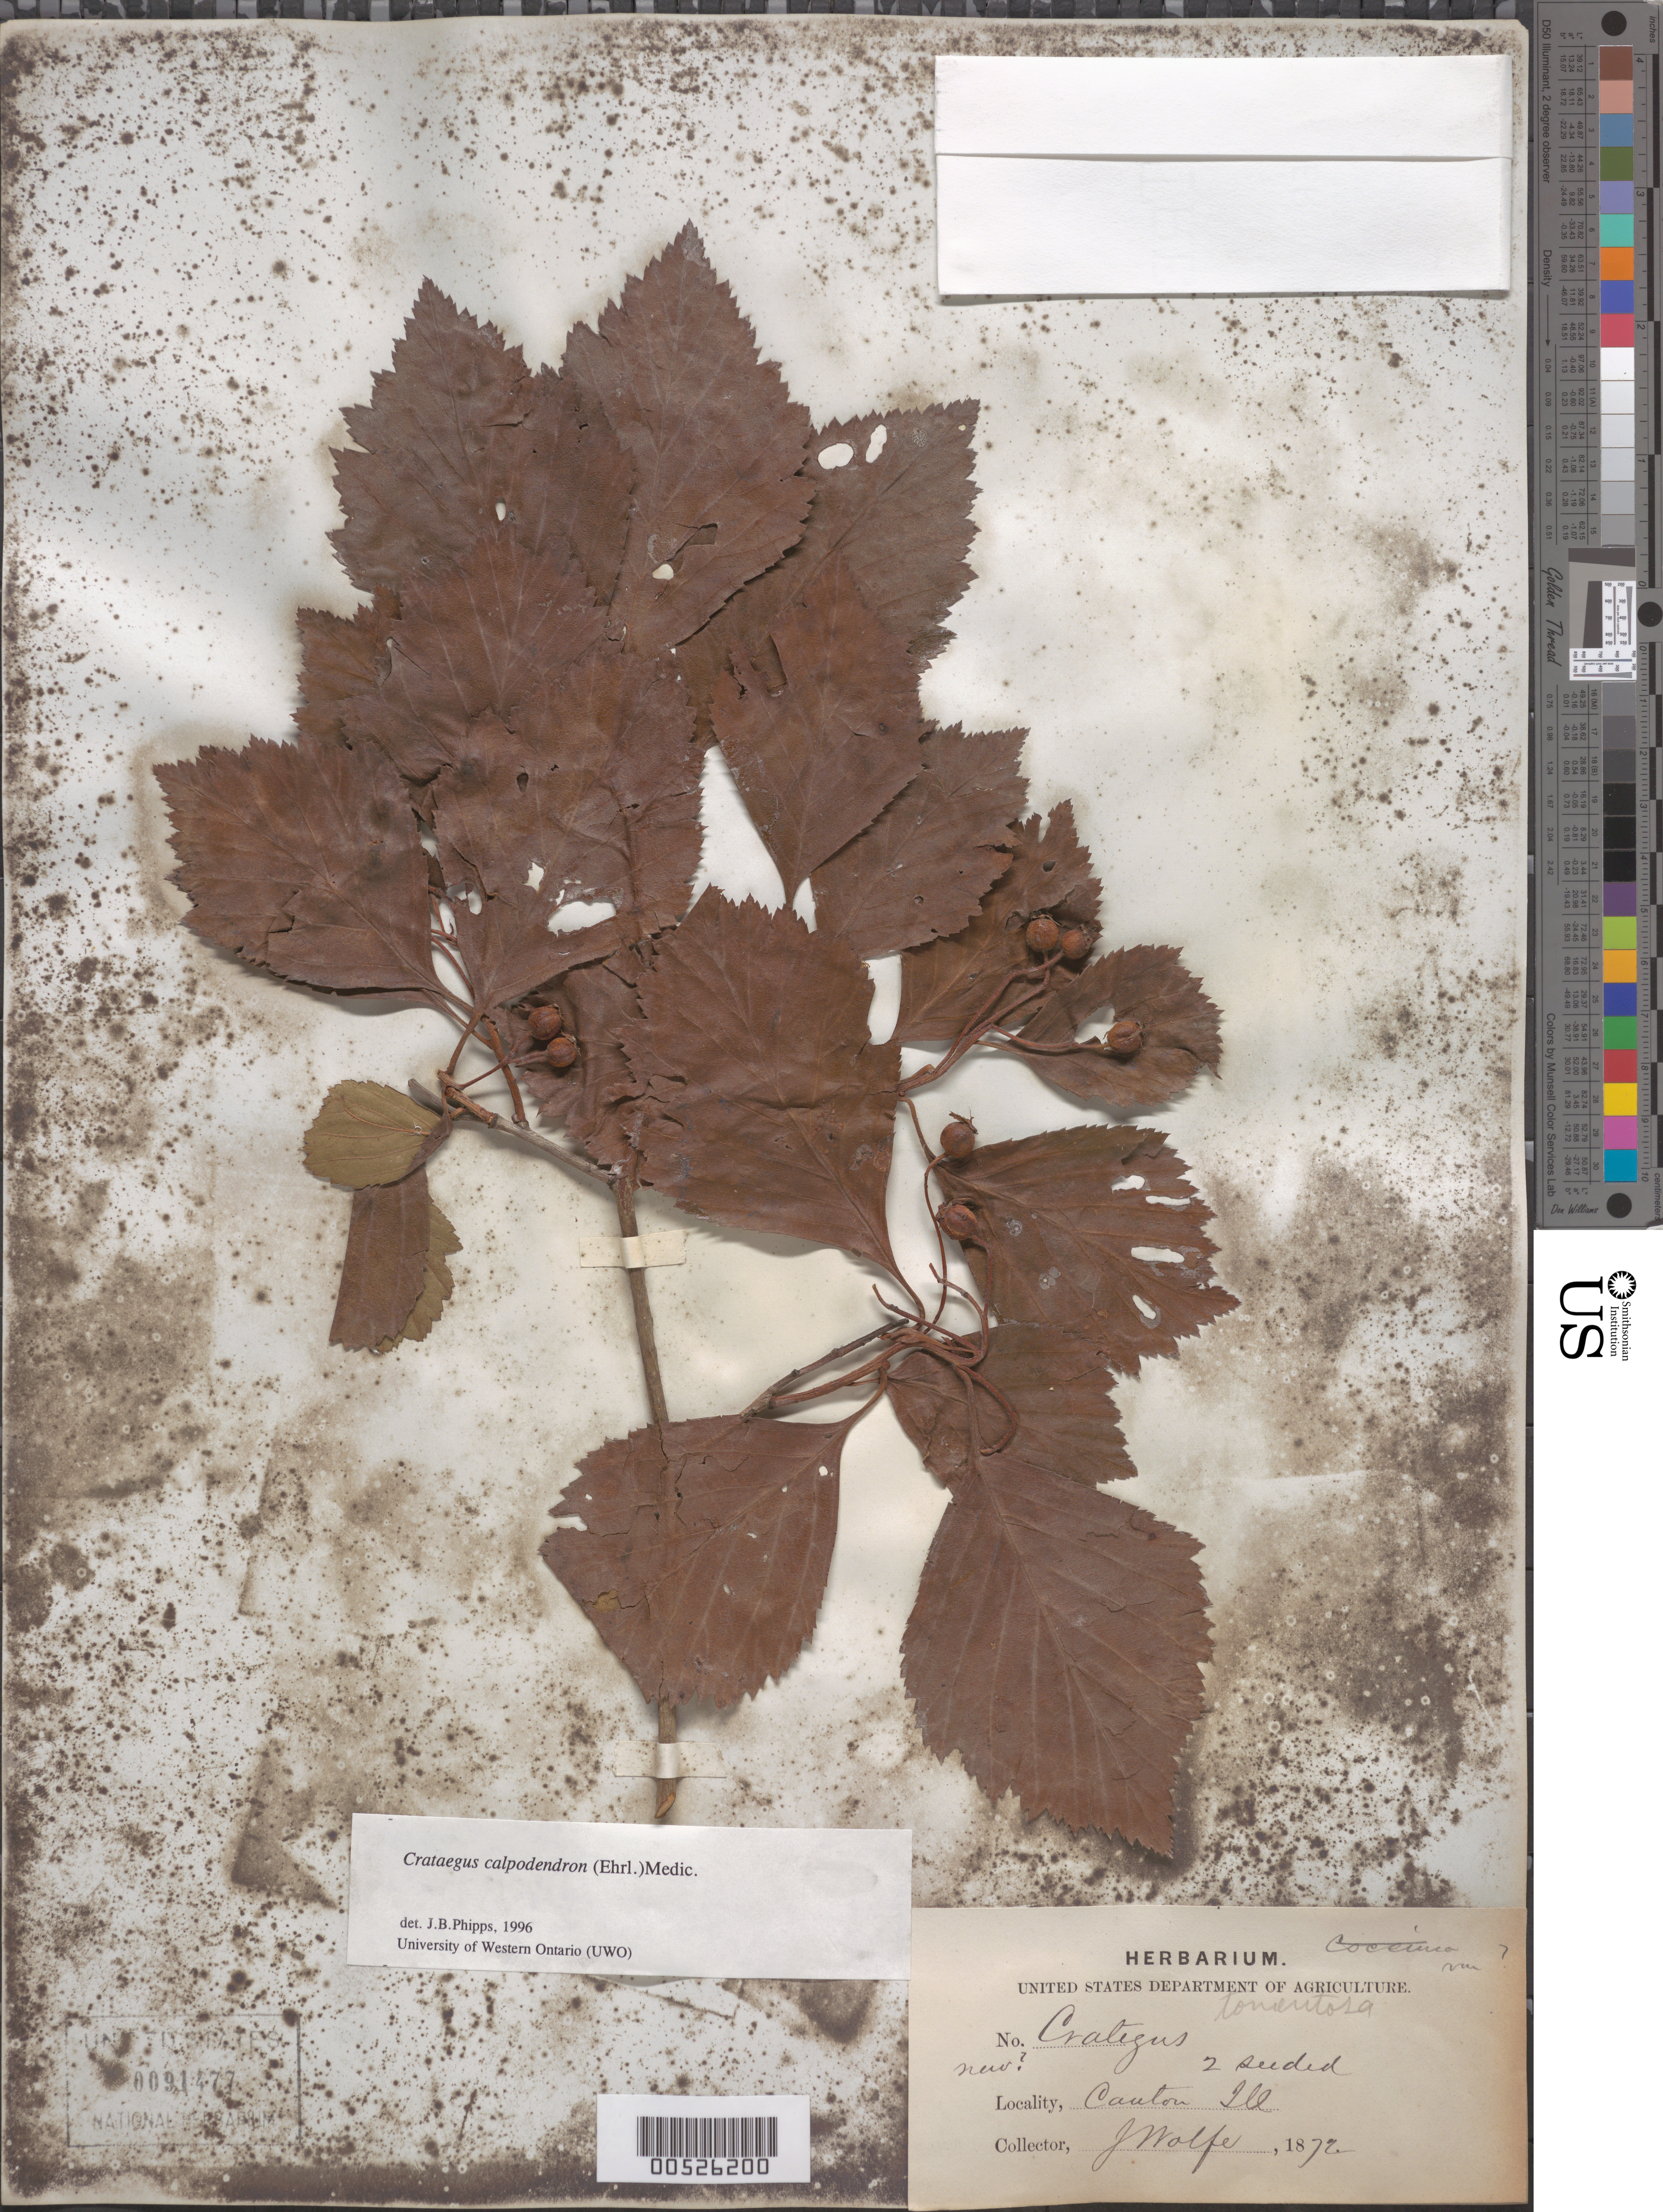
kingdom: Plantae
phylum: Tracheophyta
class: Magnoliopsida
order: Rosales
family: Rosaceae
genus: Crataegus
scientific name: Crataegus calpodendron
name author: (Ehrh.) Medik.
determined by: Phipps, James B., (UWO), University of Western Ontario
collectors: J. Wolf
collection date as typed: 1872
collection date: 1872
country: United States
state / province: Illinois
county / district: Fulton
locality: Canton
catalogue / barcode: US 91477